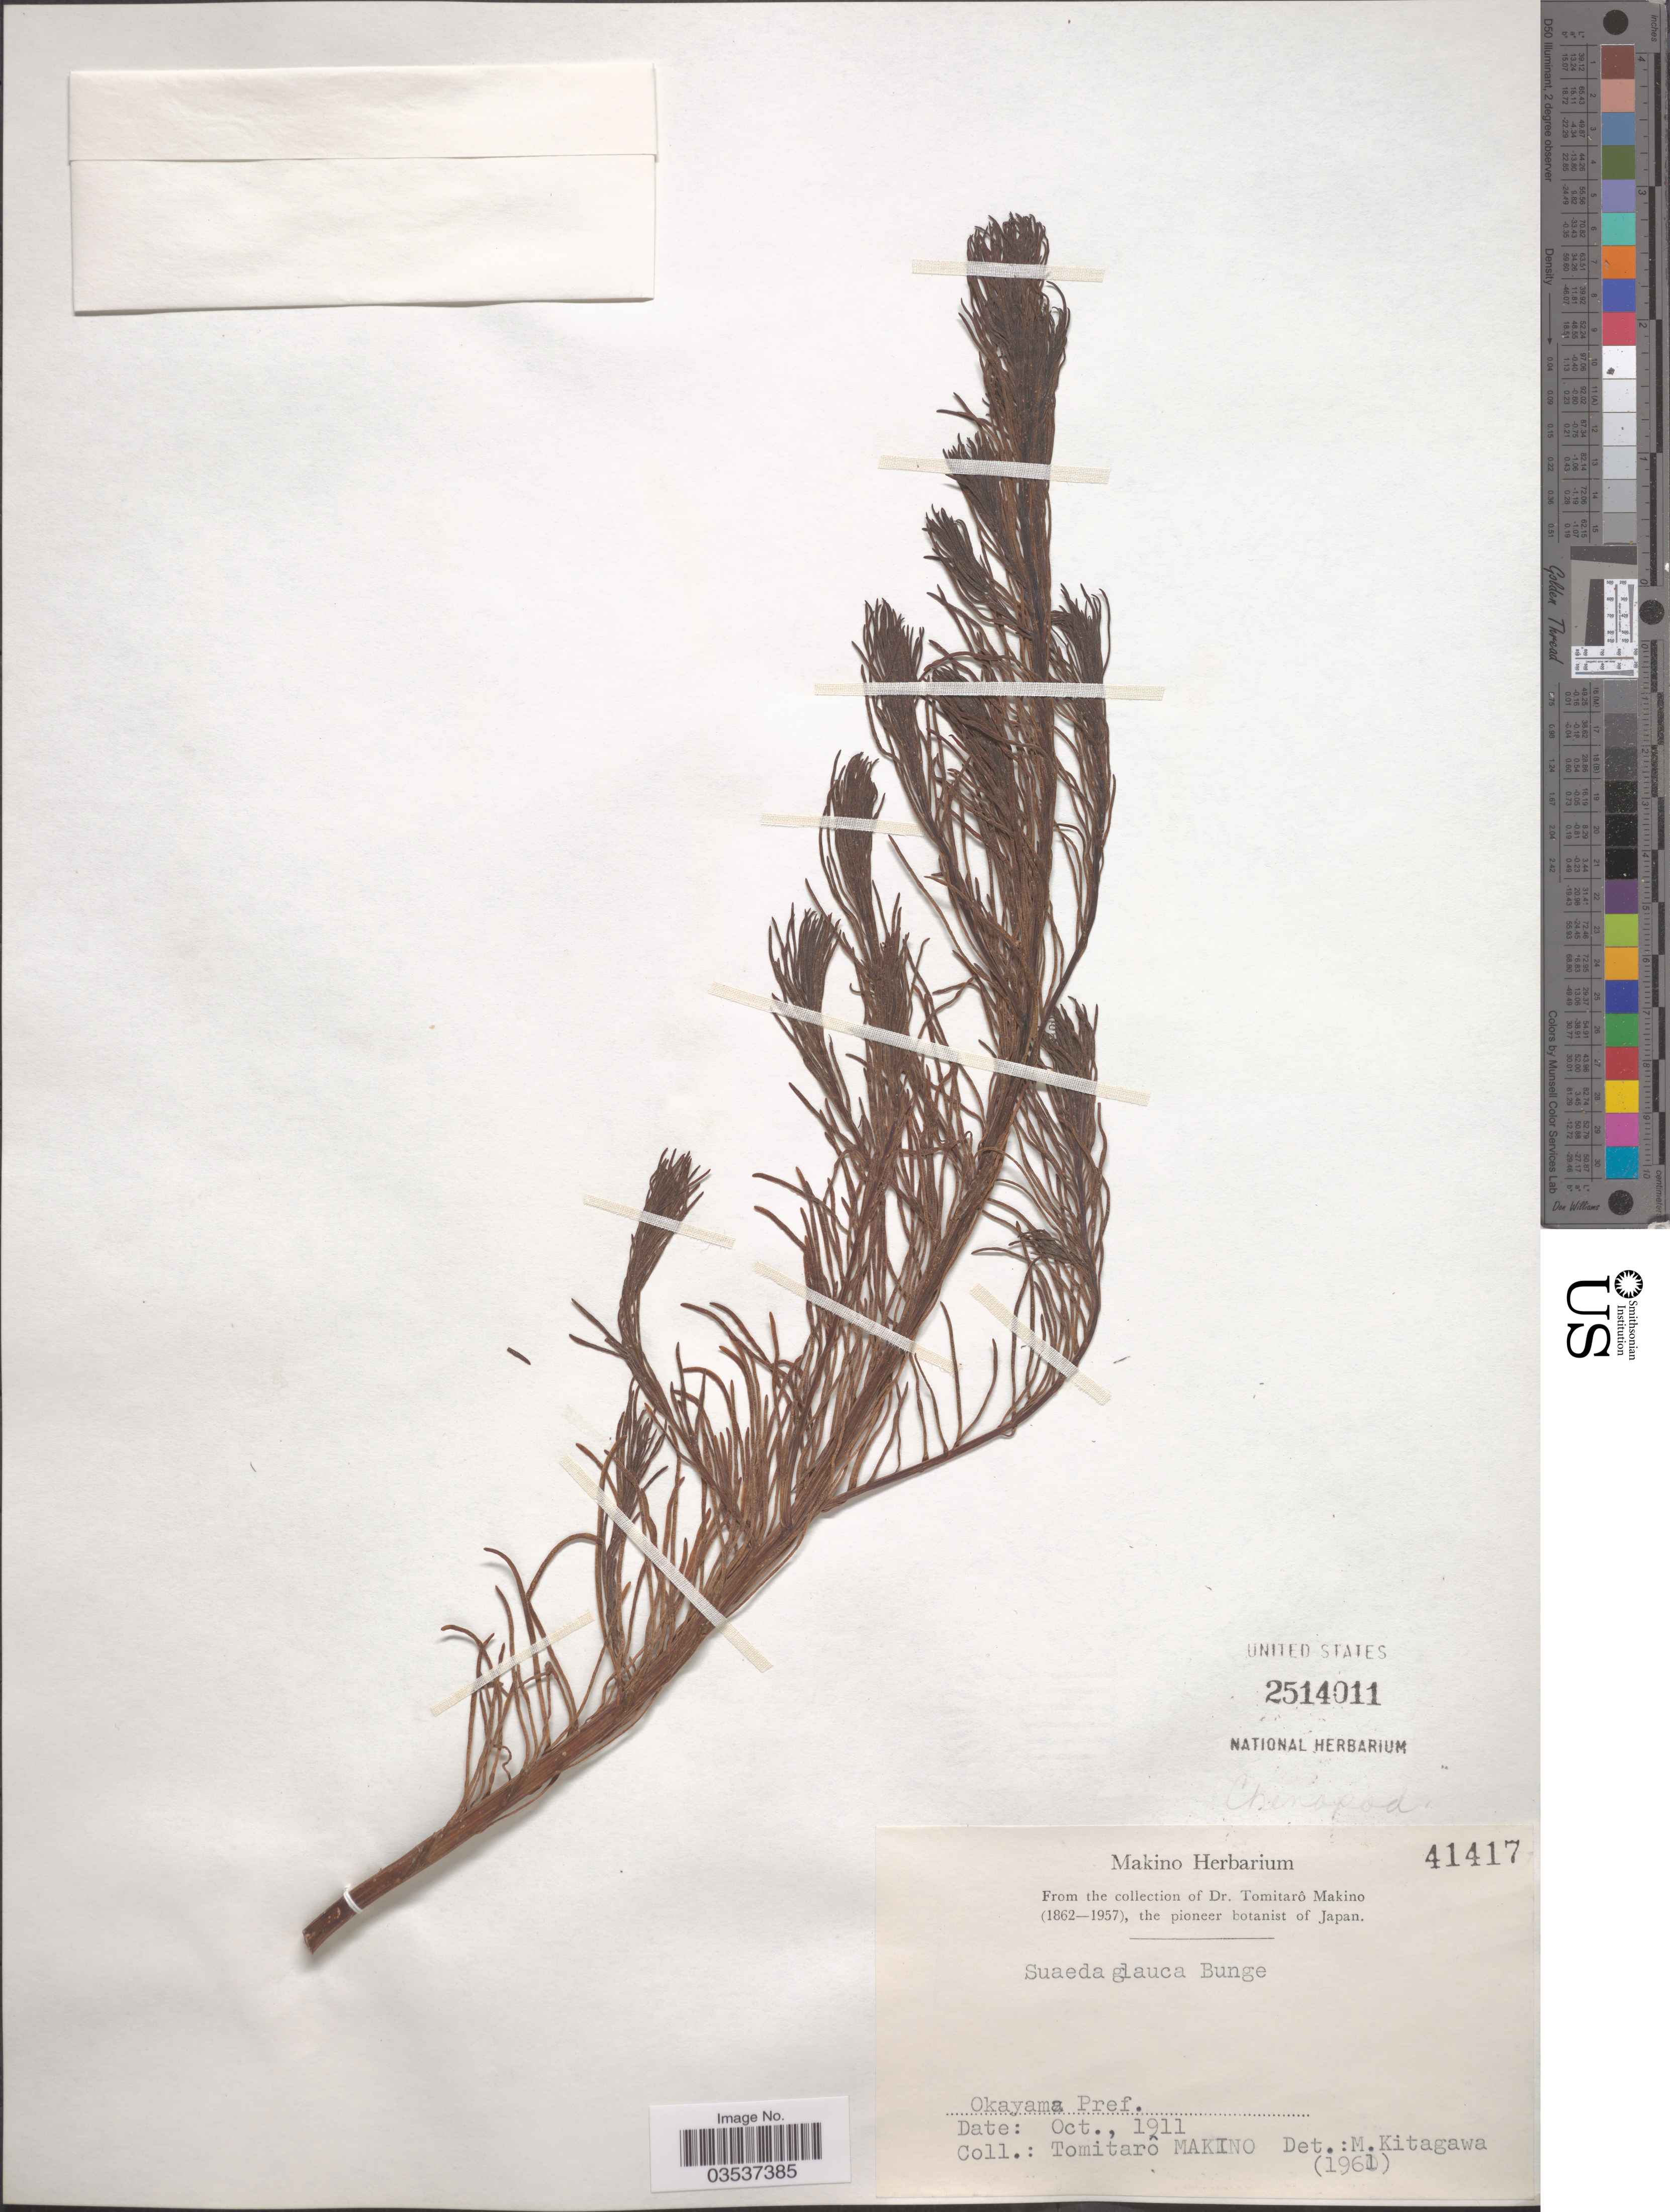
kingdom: Plantae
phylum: Tracheophyta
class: Magnoliopsida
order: Caryophyllales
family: Amaranthaceae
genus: Suaeda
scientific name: Suaeda glauca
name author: (Bunge) Bunge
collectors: T. Makino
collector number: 41417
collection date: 1911-10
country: Japan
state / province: Okayama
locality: Okayama Pref.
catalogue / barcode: US 2514011